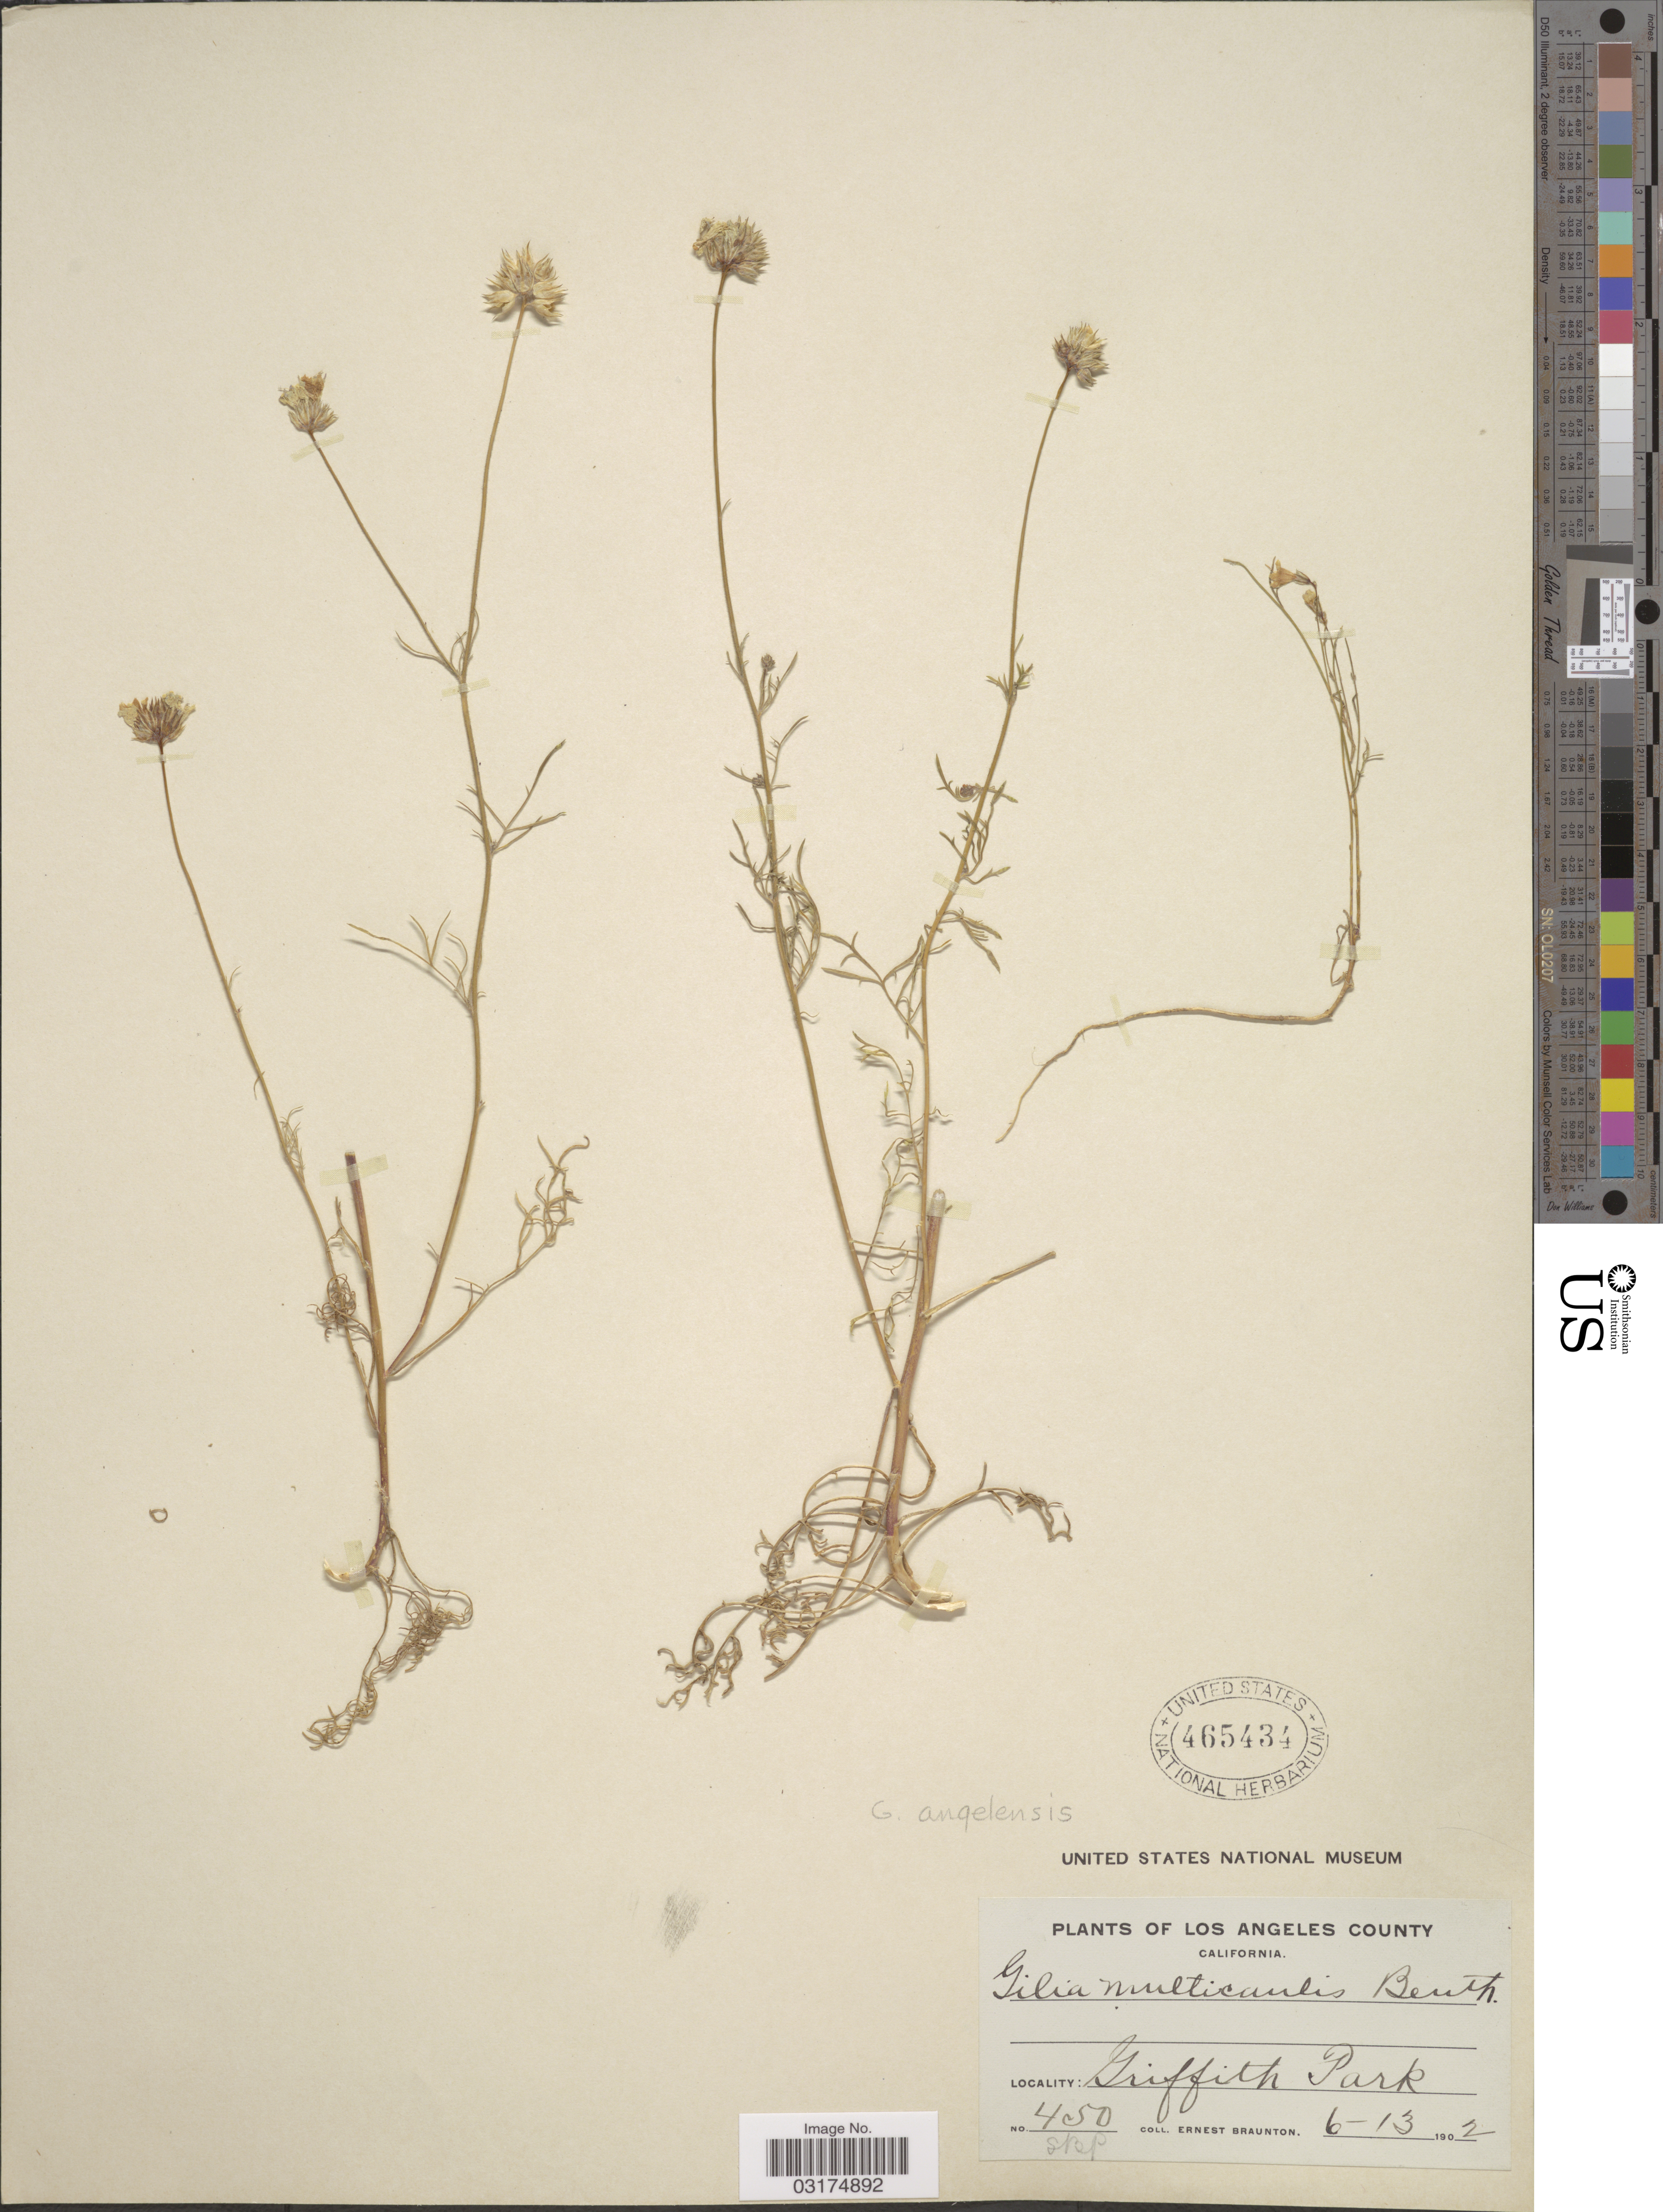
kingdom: Plantae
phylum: Tracheophyta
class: Magnoliopsida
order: Ericales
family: Polemoniaceae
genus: Gilia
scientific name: Gilia angelensis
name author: V.E. Grant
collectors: E. Braunton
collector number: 450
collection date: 1902-06-13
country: United States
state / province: California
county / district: Los Angeles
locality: Los Angeles County. Griffith Park.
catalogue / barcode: US 465434